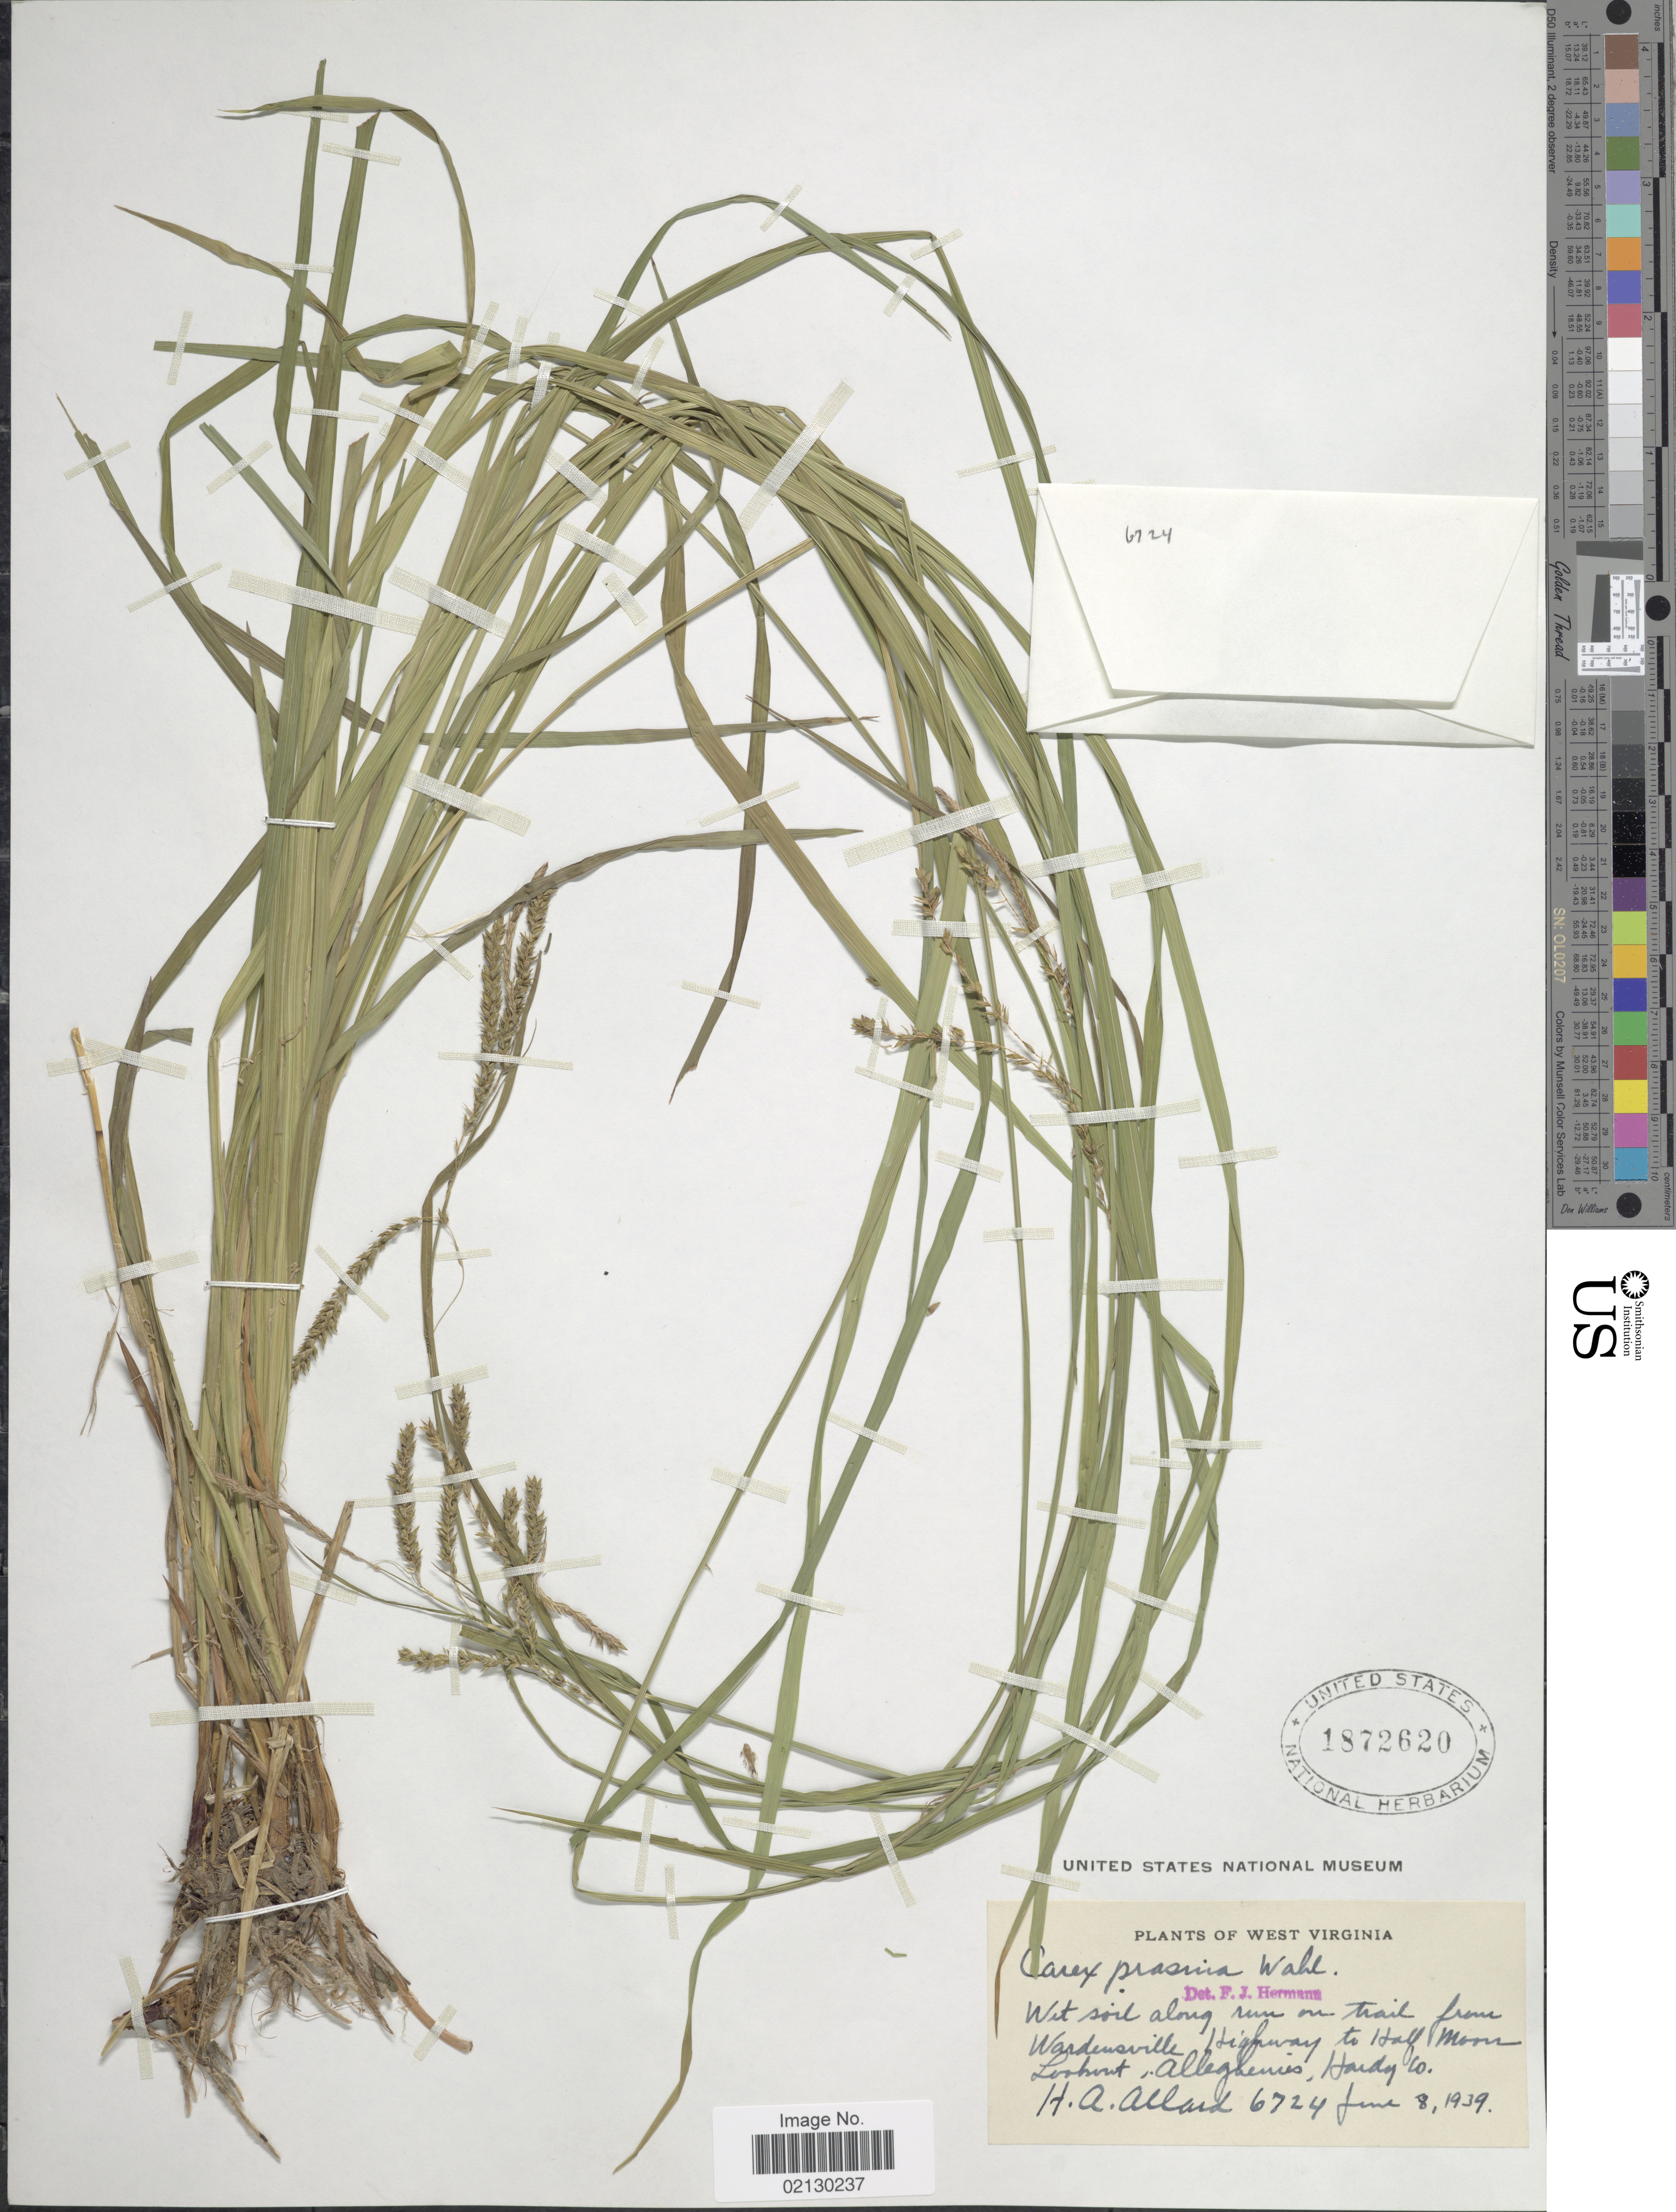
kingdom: Plantae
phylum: Tracheophyta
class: Liliopsida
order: Poales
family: Cyperaceae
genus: Carex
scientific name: Carex prasina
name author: Wahlenb.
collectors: H. A. Allard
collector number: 5724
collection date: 1939-06-08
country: United States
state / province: West Virginia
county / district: Hardy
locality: Along run on trail from Wardensville Highway to Half Moon Lookout, Alleghenies, Hardy Co.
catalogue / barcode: US 1872620